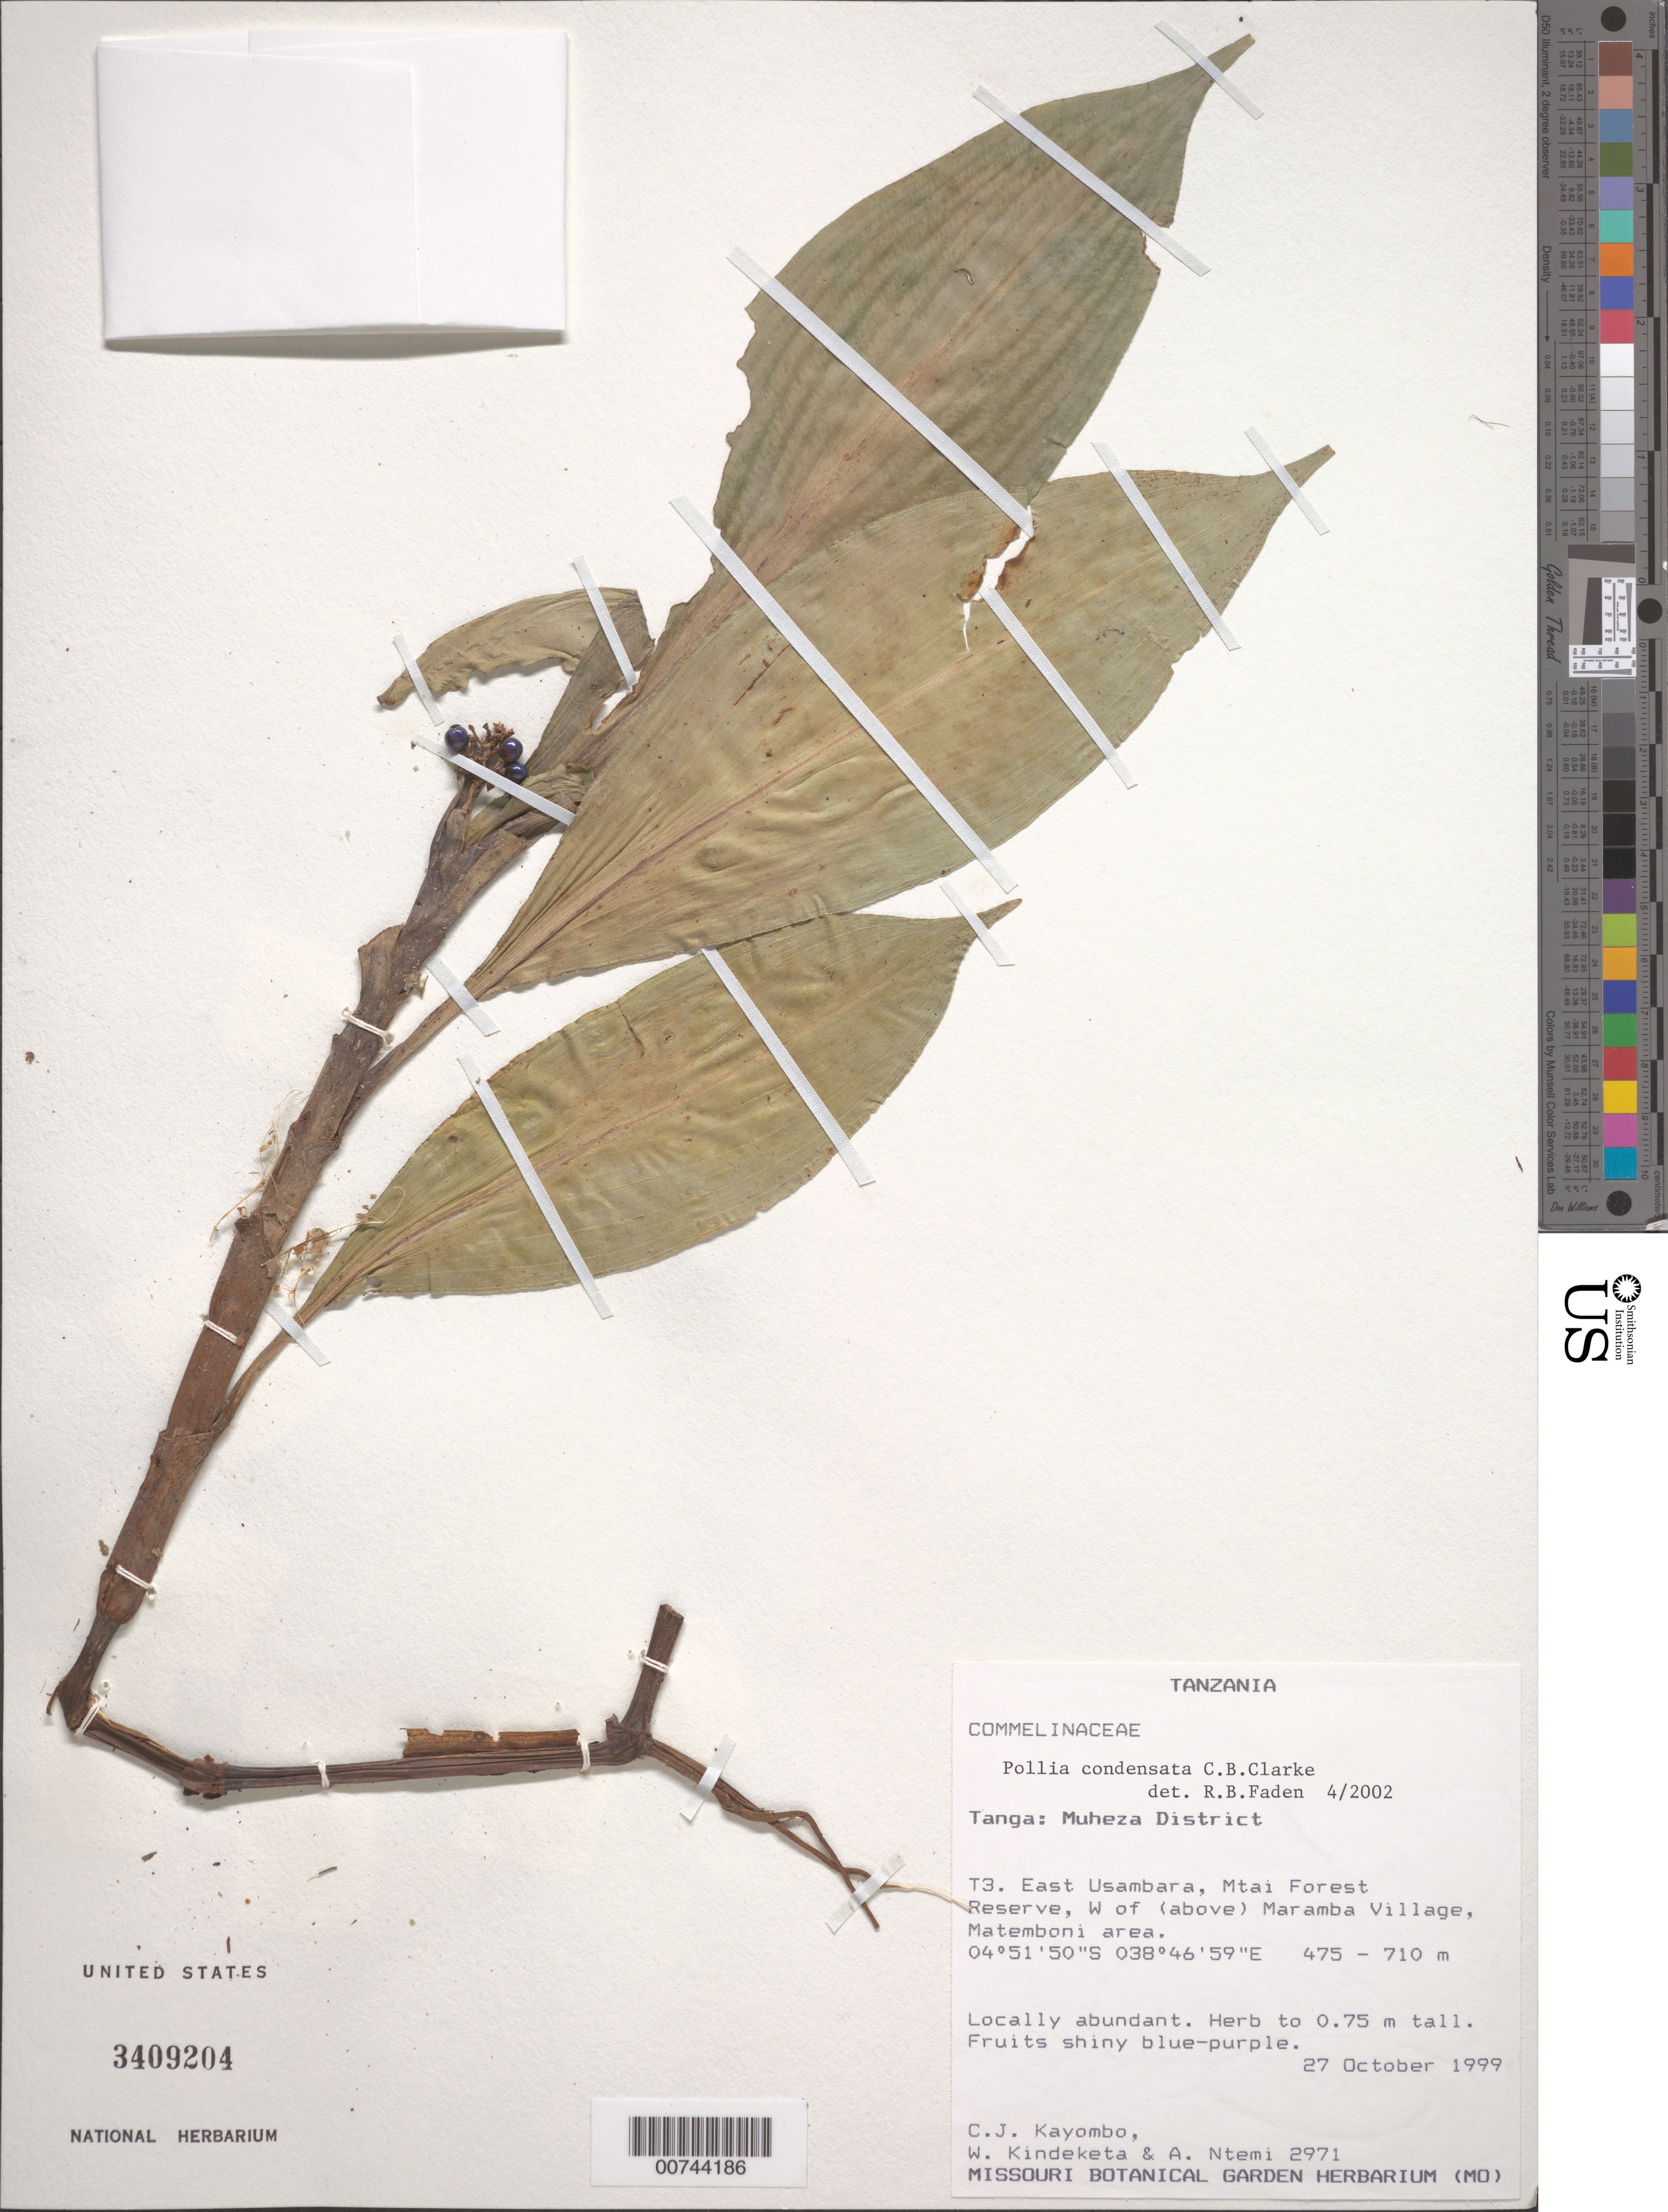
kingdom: Plantae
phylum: Tracheophyta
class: Liliopsida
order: Commelinales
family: Commelinaceae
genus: Pollia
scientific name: Pollia condensata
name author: C.B. Clarke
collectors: C. J. Kayombo, W. Kindeketa & A. Ntemi Sallu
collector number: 2971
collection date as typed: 27 Oct 1999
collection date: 1999-10-27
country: Tanzania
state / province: Tanga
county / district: Muheza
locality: East Usambara, Mtair Forest Reserve, W of Maramba Village, Matemboni.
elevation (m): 475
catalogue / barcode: US 3409204